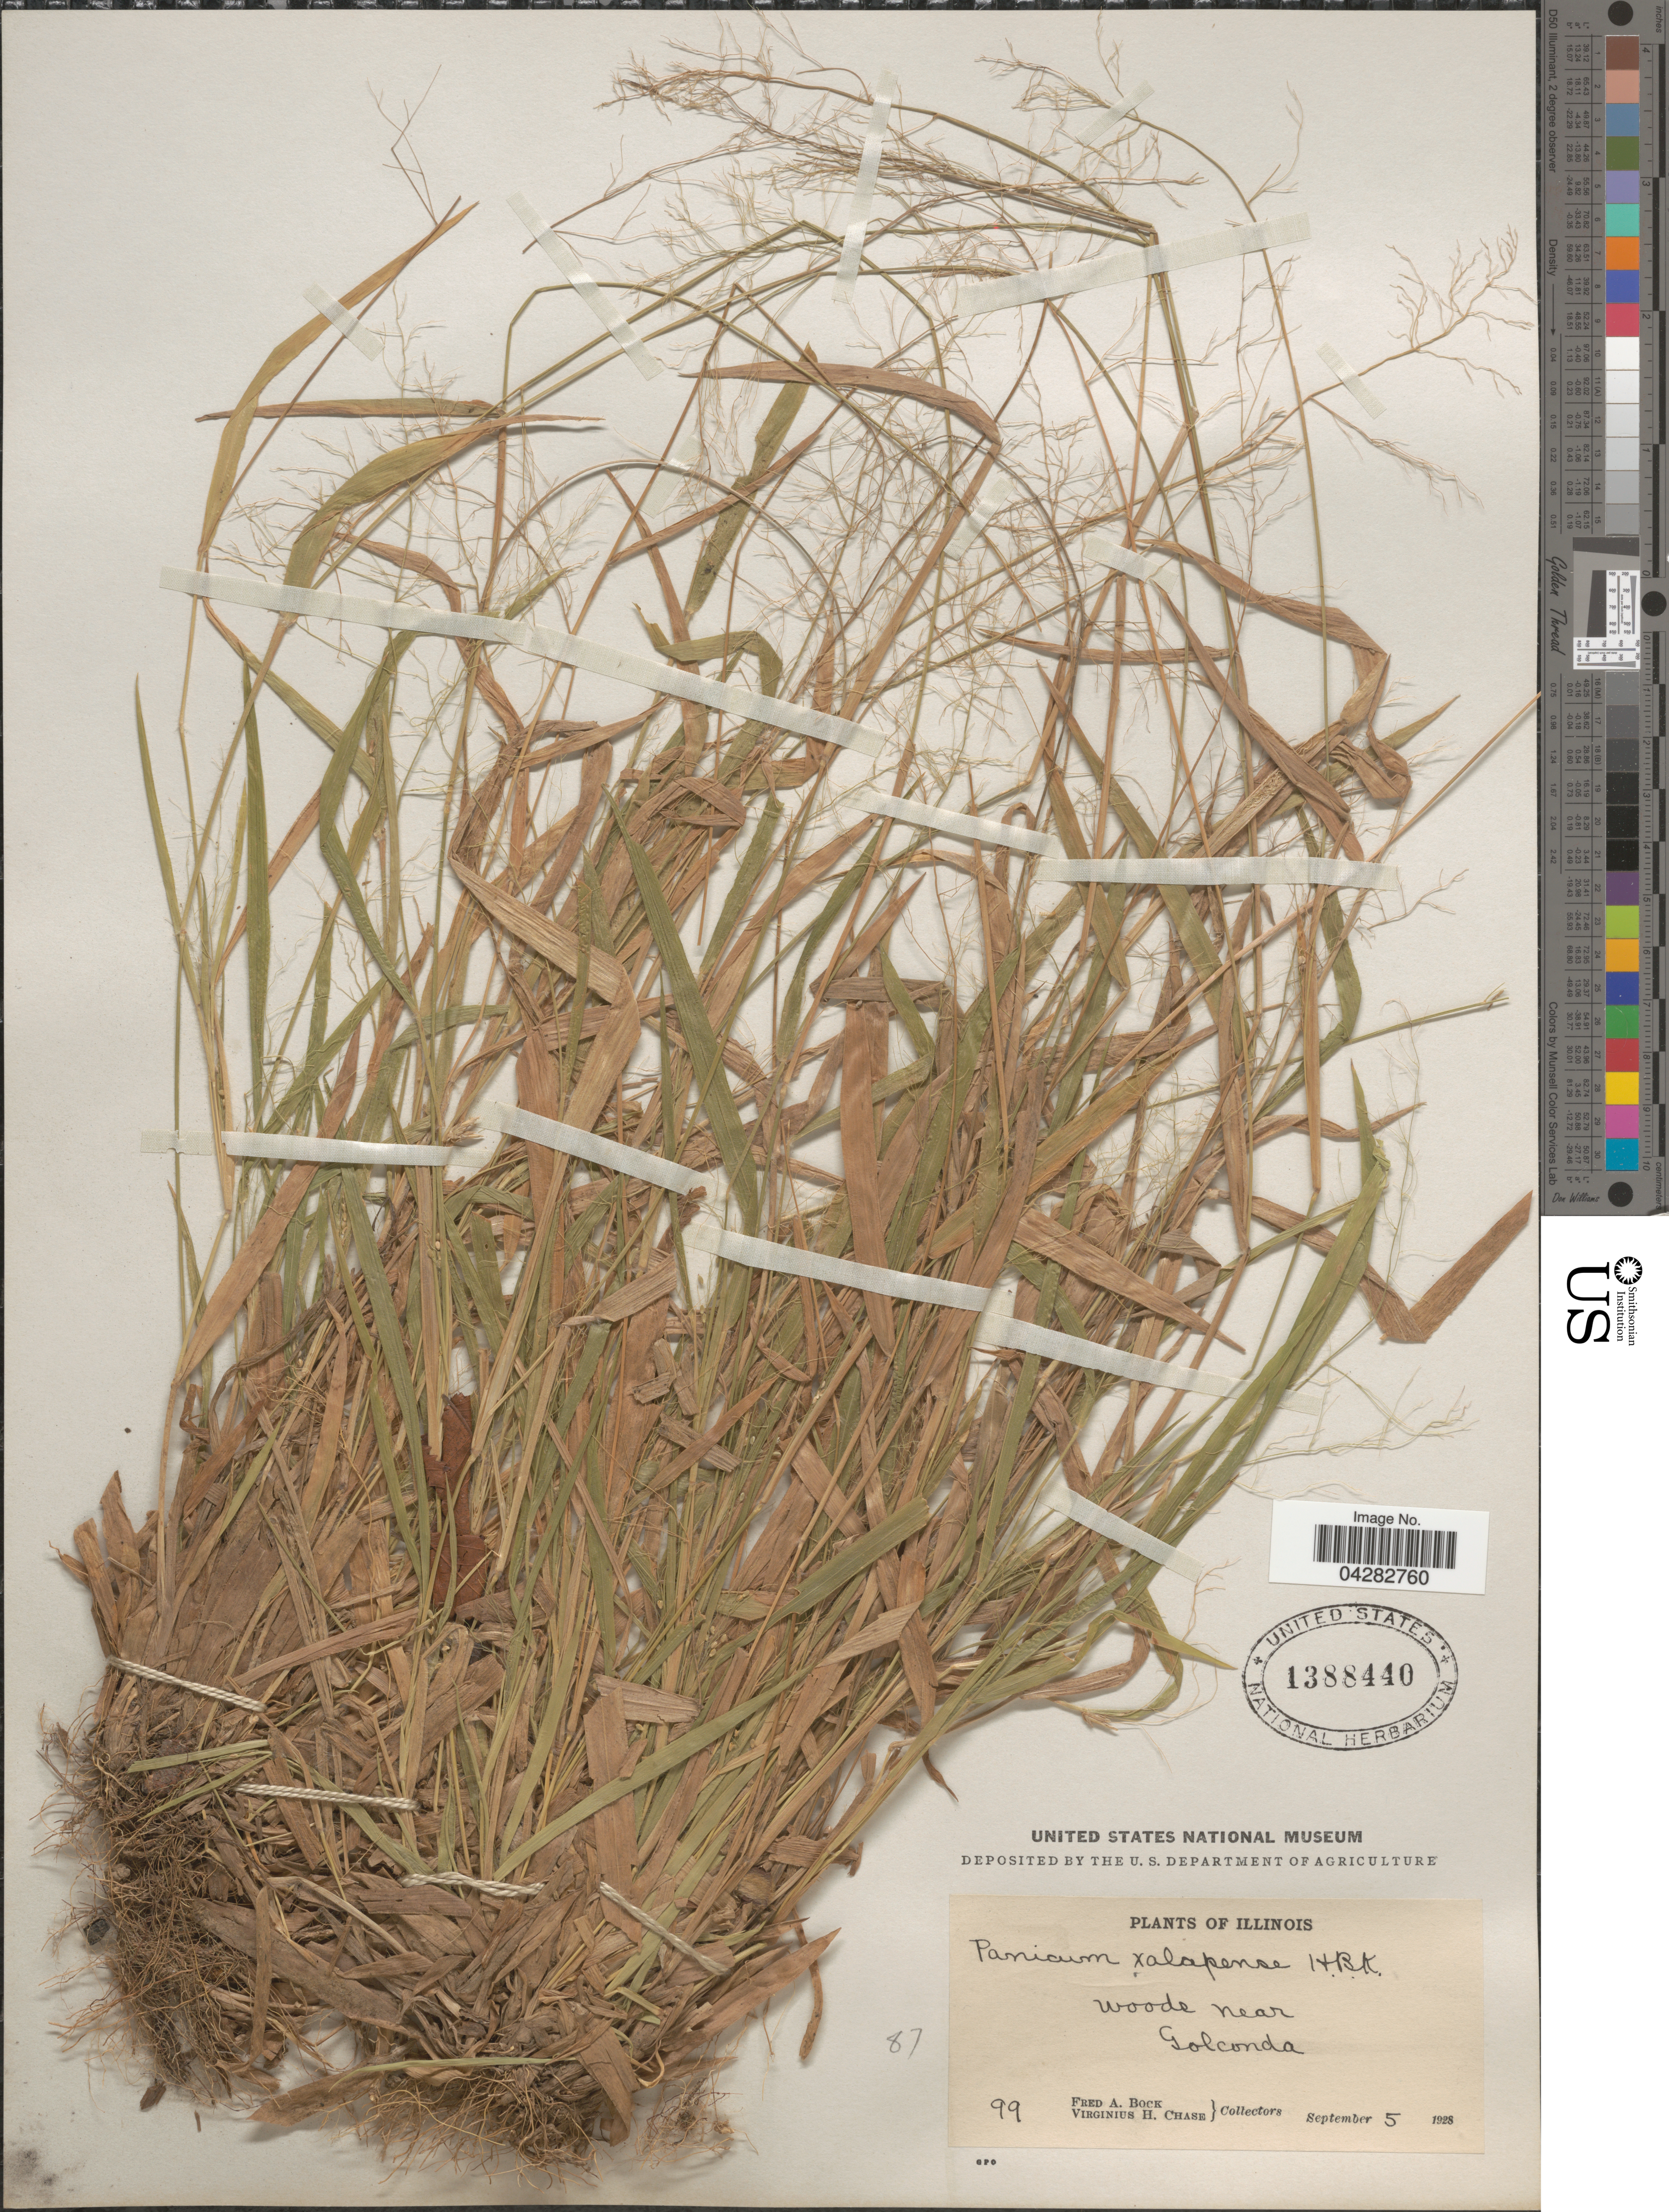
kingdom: Plantae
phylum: Tracheophyta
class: Liliopsida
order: Poales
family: Poaceae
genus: Dichanthelium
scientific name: Dichanthelium laxiflorum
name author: (Lam.) Gould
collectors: F. Bock & V. H. Chase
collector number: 99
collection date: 1928-09-05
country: United States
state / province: Illinois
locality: Woods near Golconda.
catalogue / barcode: US 1388440